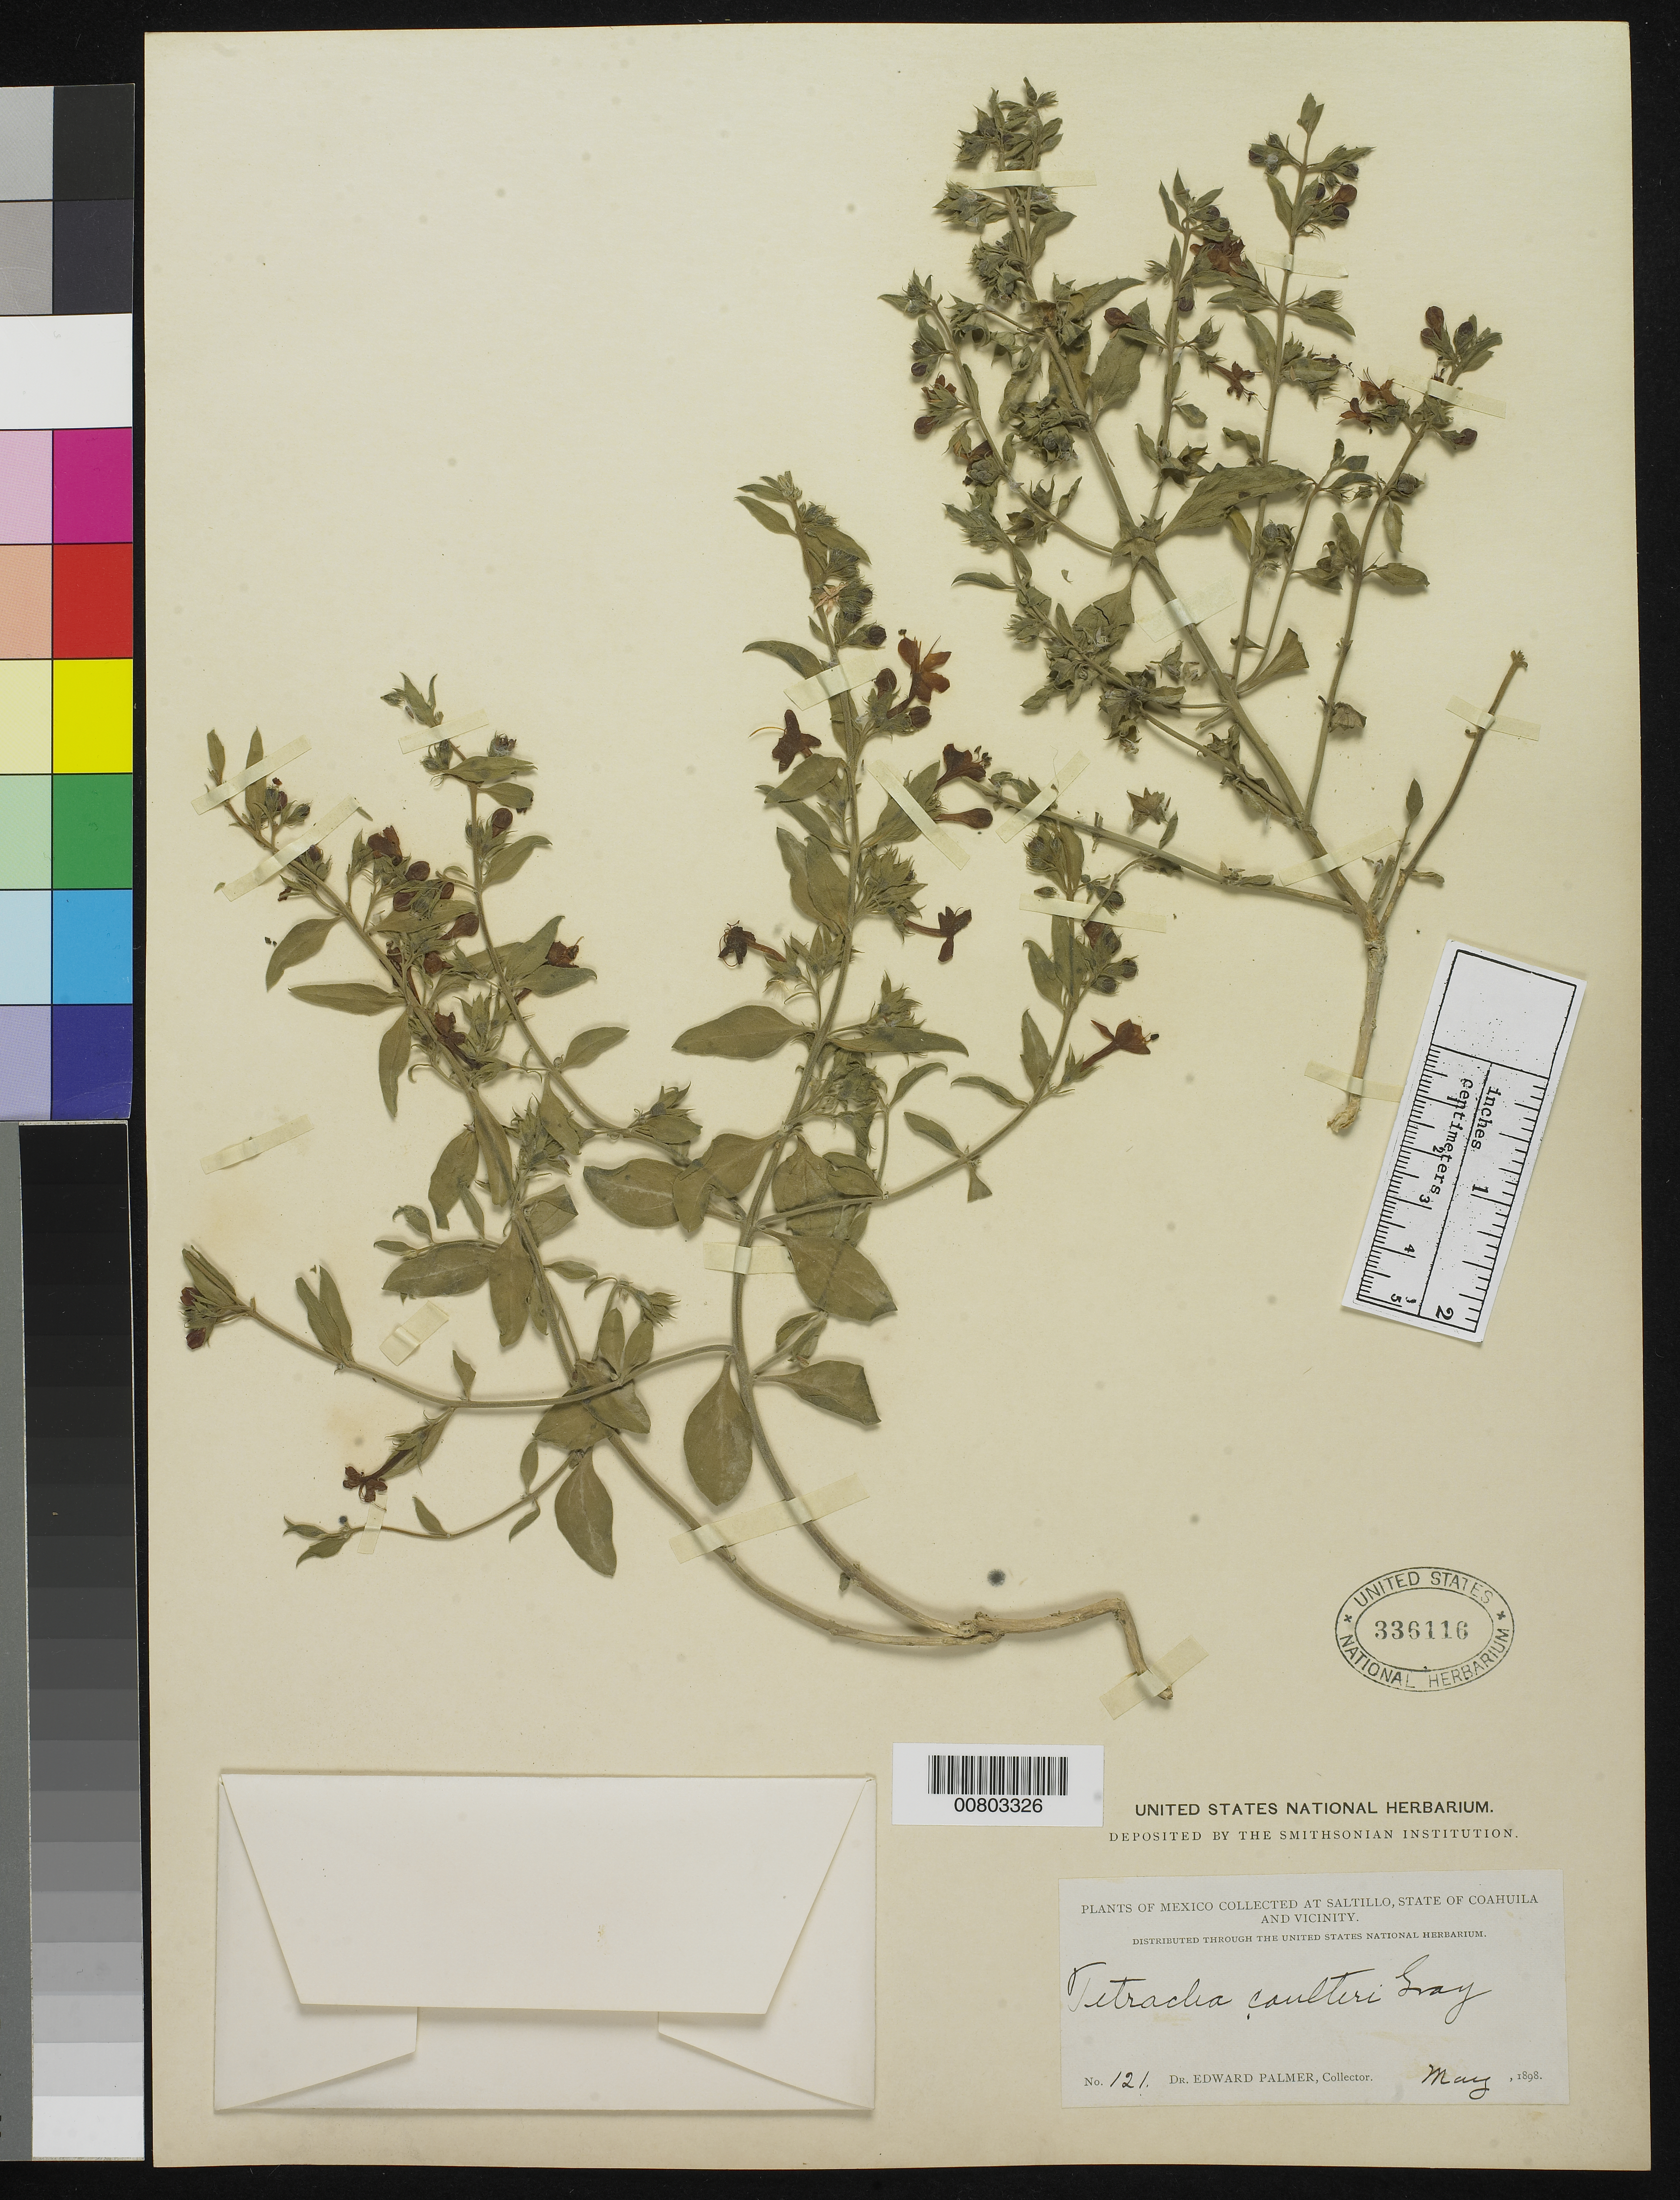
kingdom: Plantae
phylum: Tracheophyta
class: Magnoliopsida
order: Lamiales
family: Lamiaceae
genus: Tetraclea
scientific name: Tetraclea coulteri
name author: A. Gray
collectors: E. Palmer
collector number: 121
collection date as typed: May 1898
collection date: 1898-05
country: Mexico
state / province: Coahuila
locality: Saltillo, Coahuila and vicinity.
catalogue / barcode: US 336116